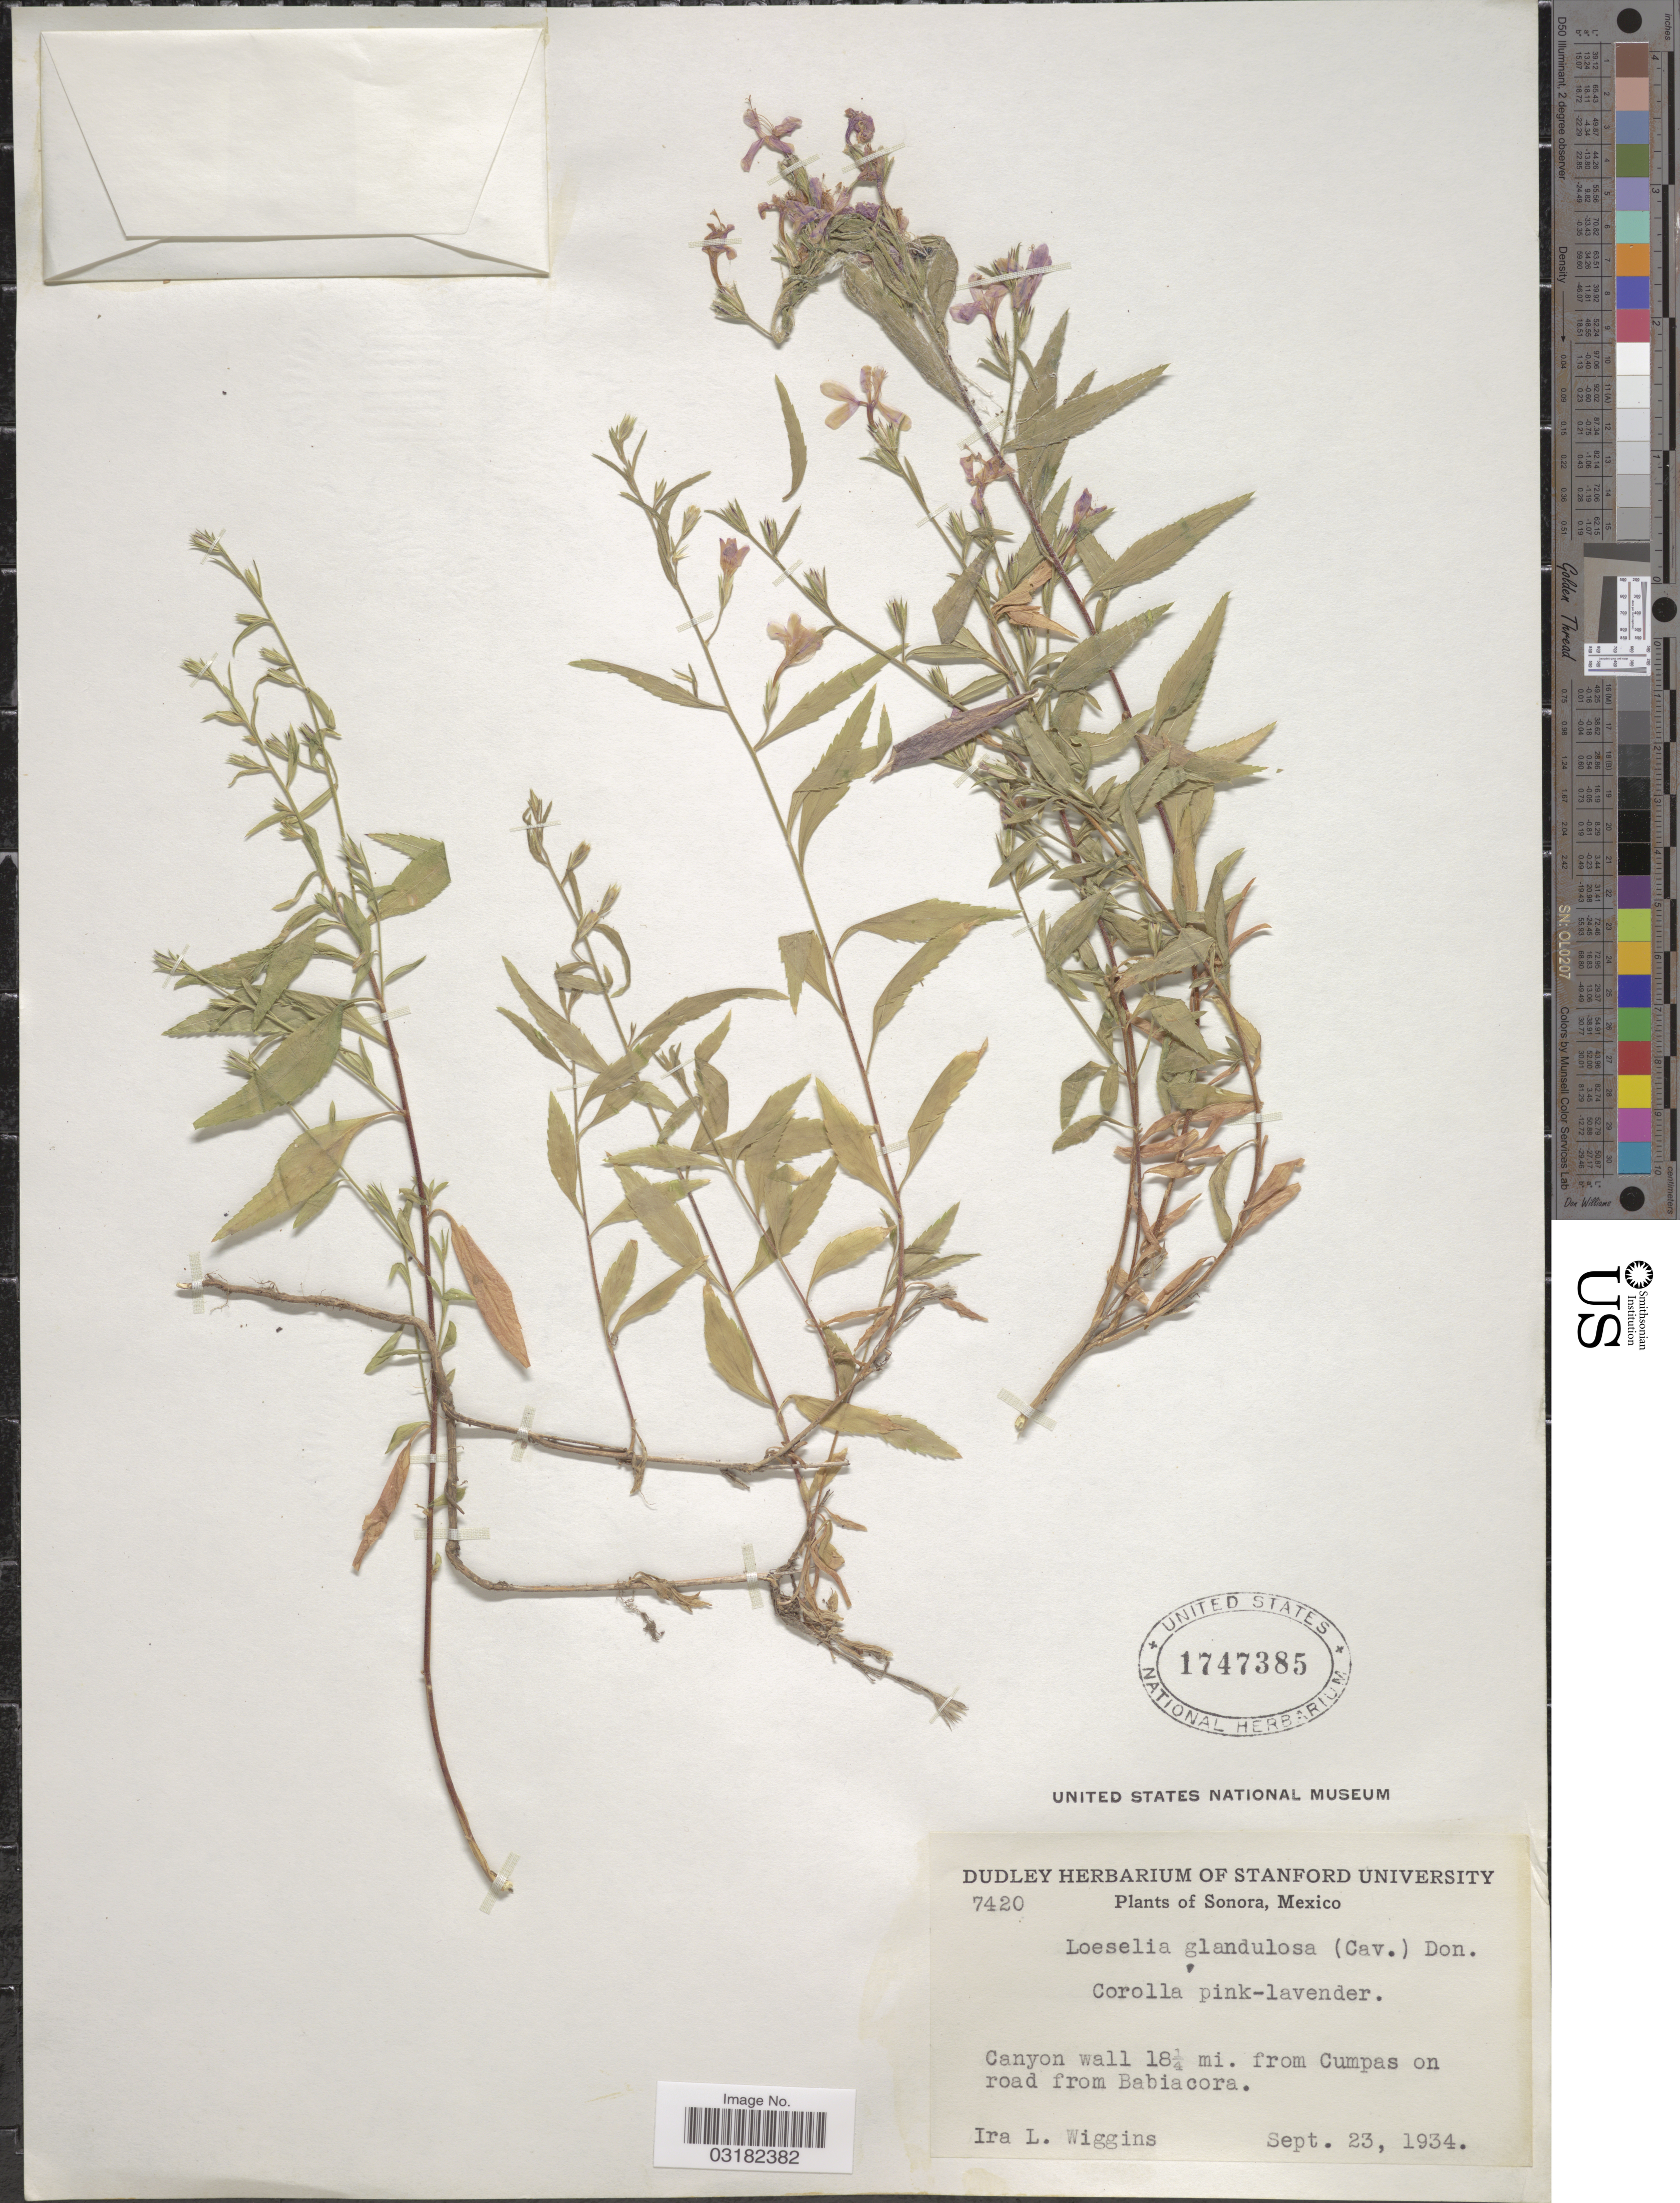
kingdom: Plantae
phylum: Tracheophyta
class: Magnoliopsida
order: Ericales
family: Polemoniaceae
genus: Loeselia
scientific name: Loeselia glandulosa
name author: (Cav.) G. Don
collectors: I. L. Wiggins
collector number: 7420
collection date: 1934-09-23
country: Mexico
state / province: Sonora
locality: Canyon wall 18¼ mi. from Cumpas on road from Babiacora.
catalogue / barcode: US 1747385